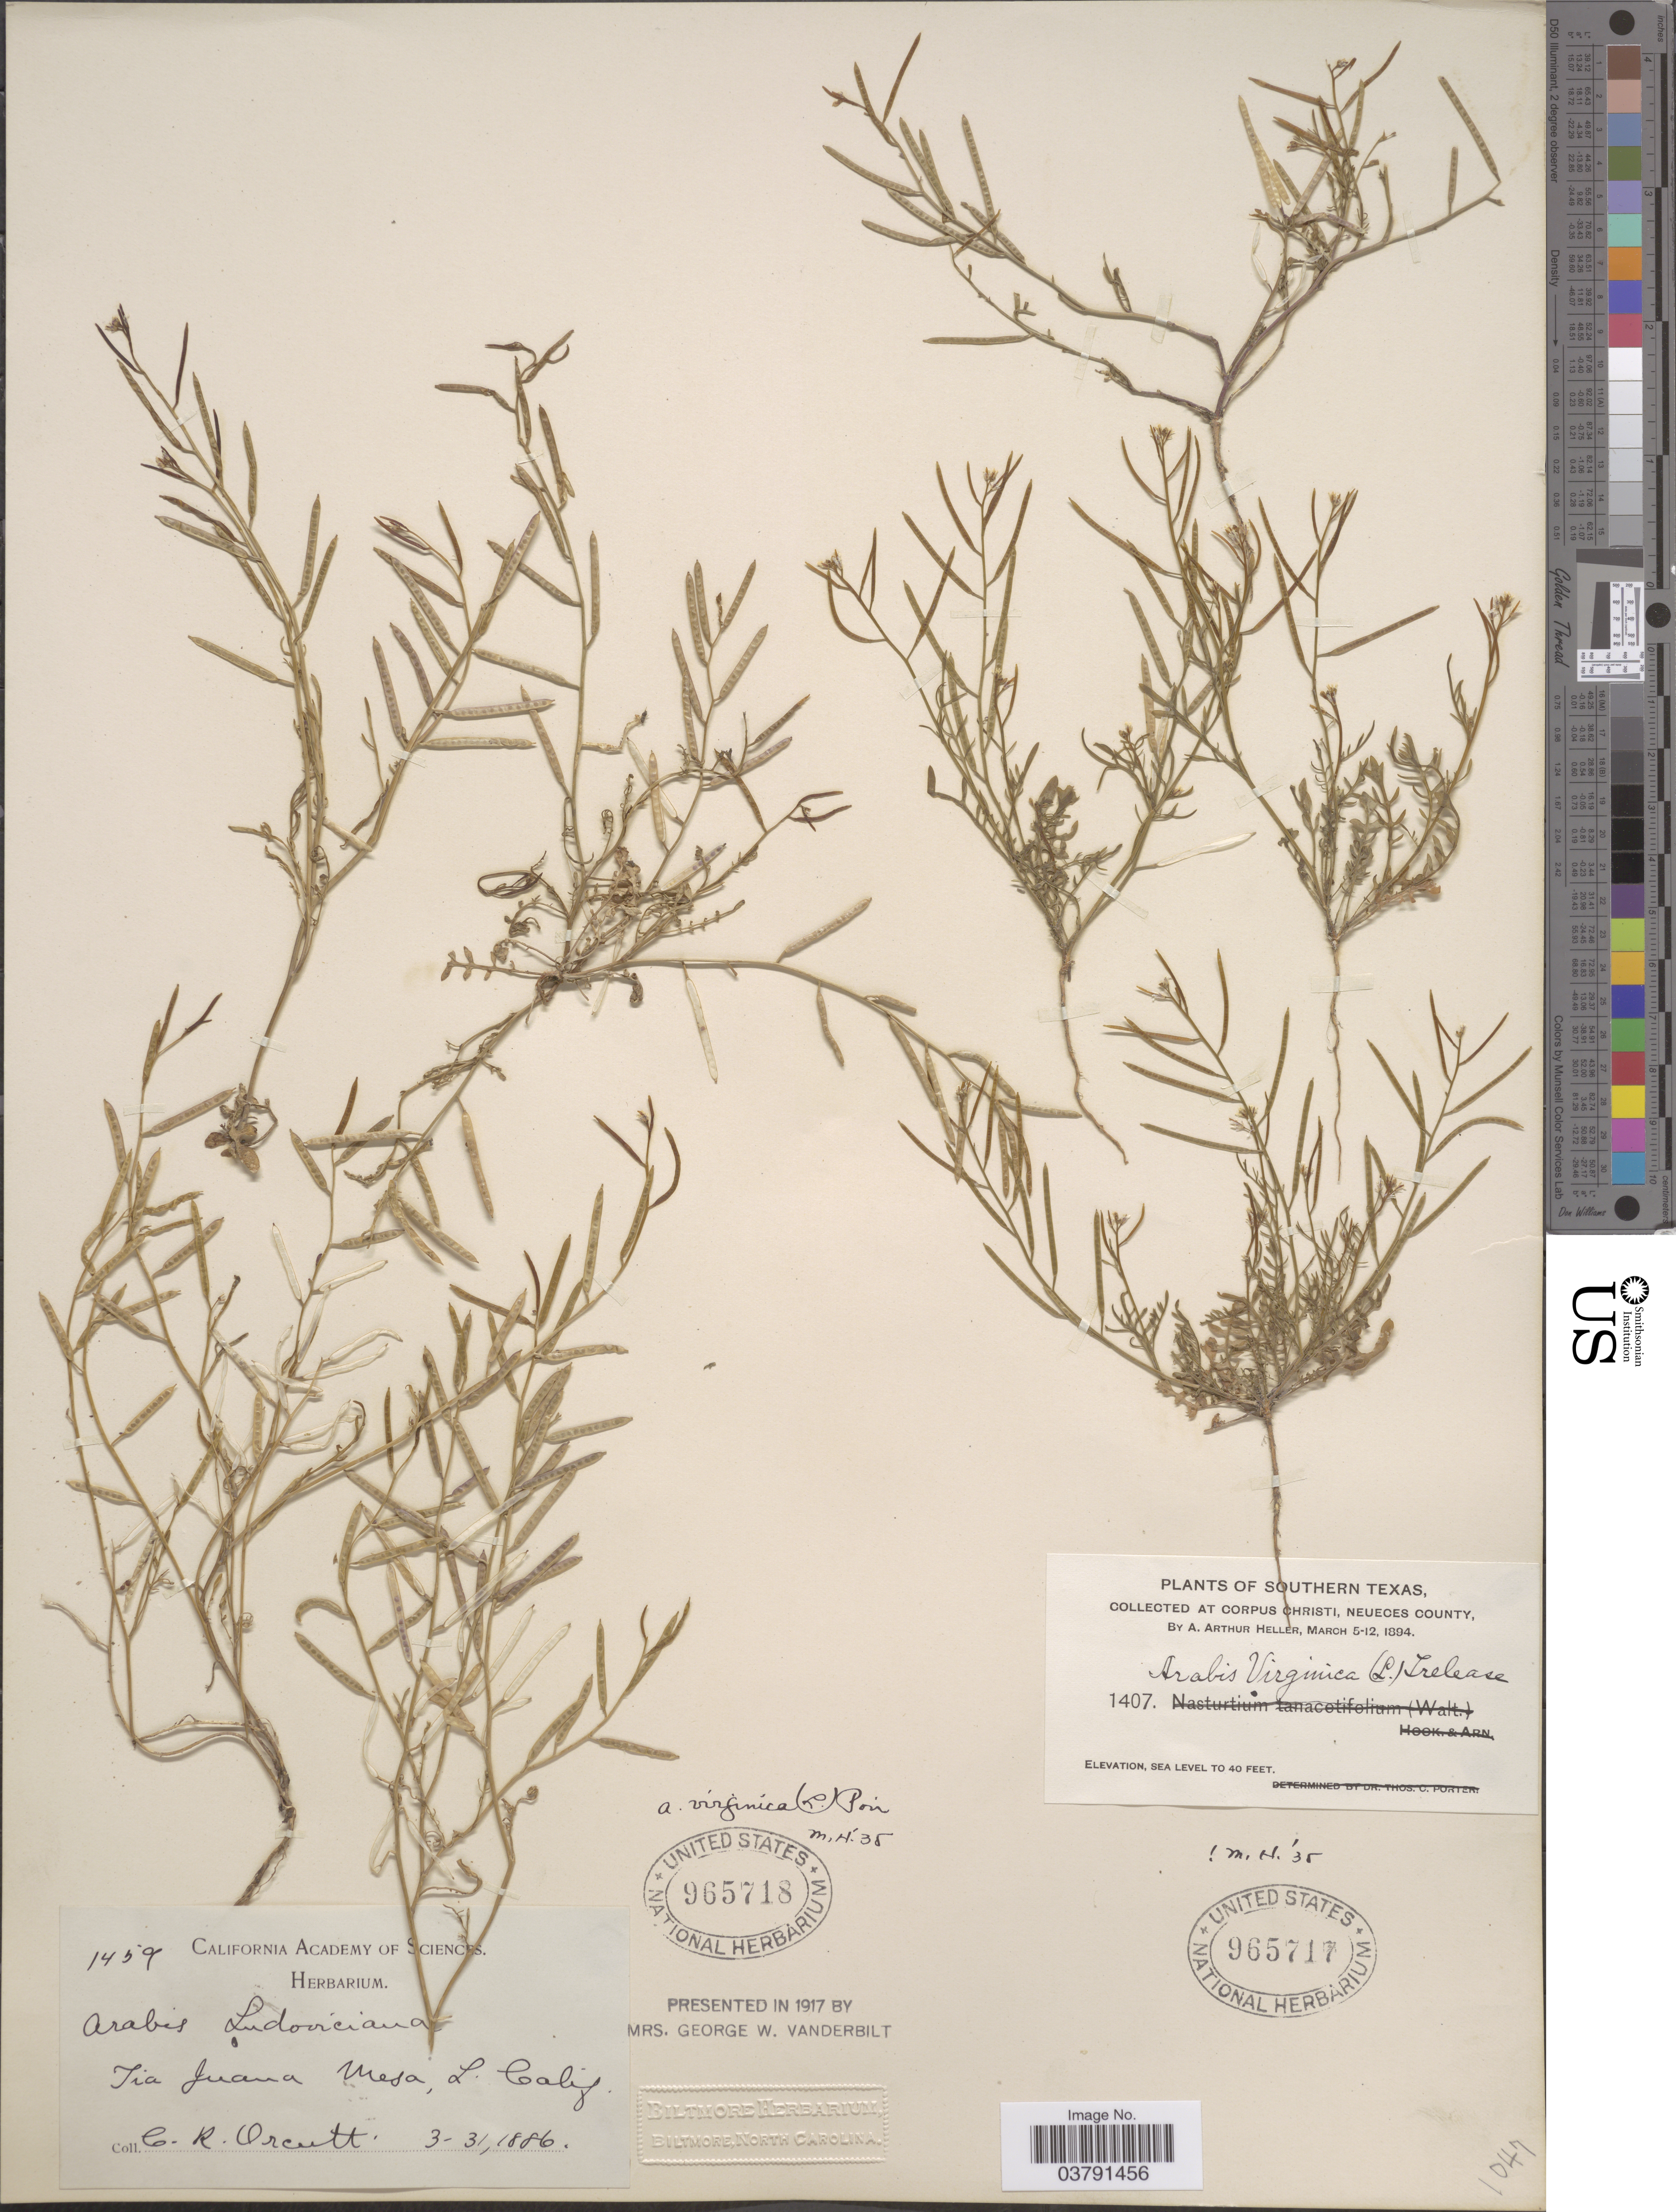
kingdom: Plantae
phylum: Tracheophyta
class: Magnoliopsida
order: Brassicales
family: Brassicaceae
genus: Planodes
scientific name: Planodes virginicum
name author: (L.) Greene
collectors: C. R. Orcutt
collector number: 1459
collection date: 1886-03-31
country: Mexico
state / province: Baja California Norte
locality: Tia Juana Mesa, L. Calif.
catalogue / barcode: US 965718-2